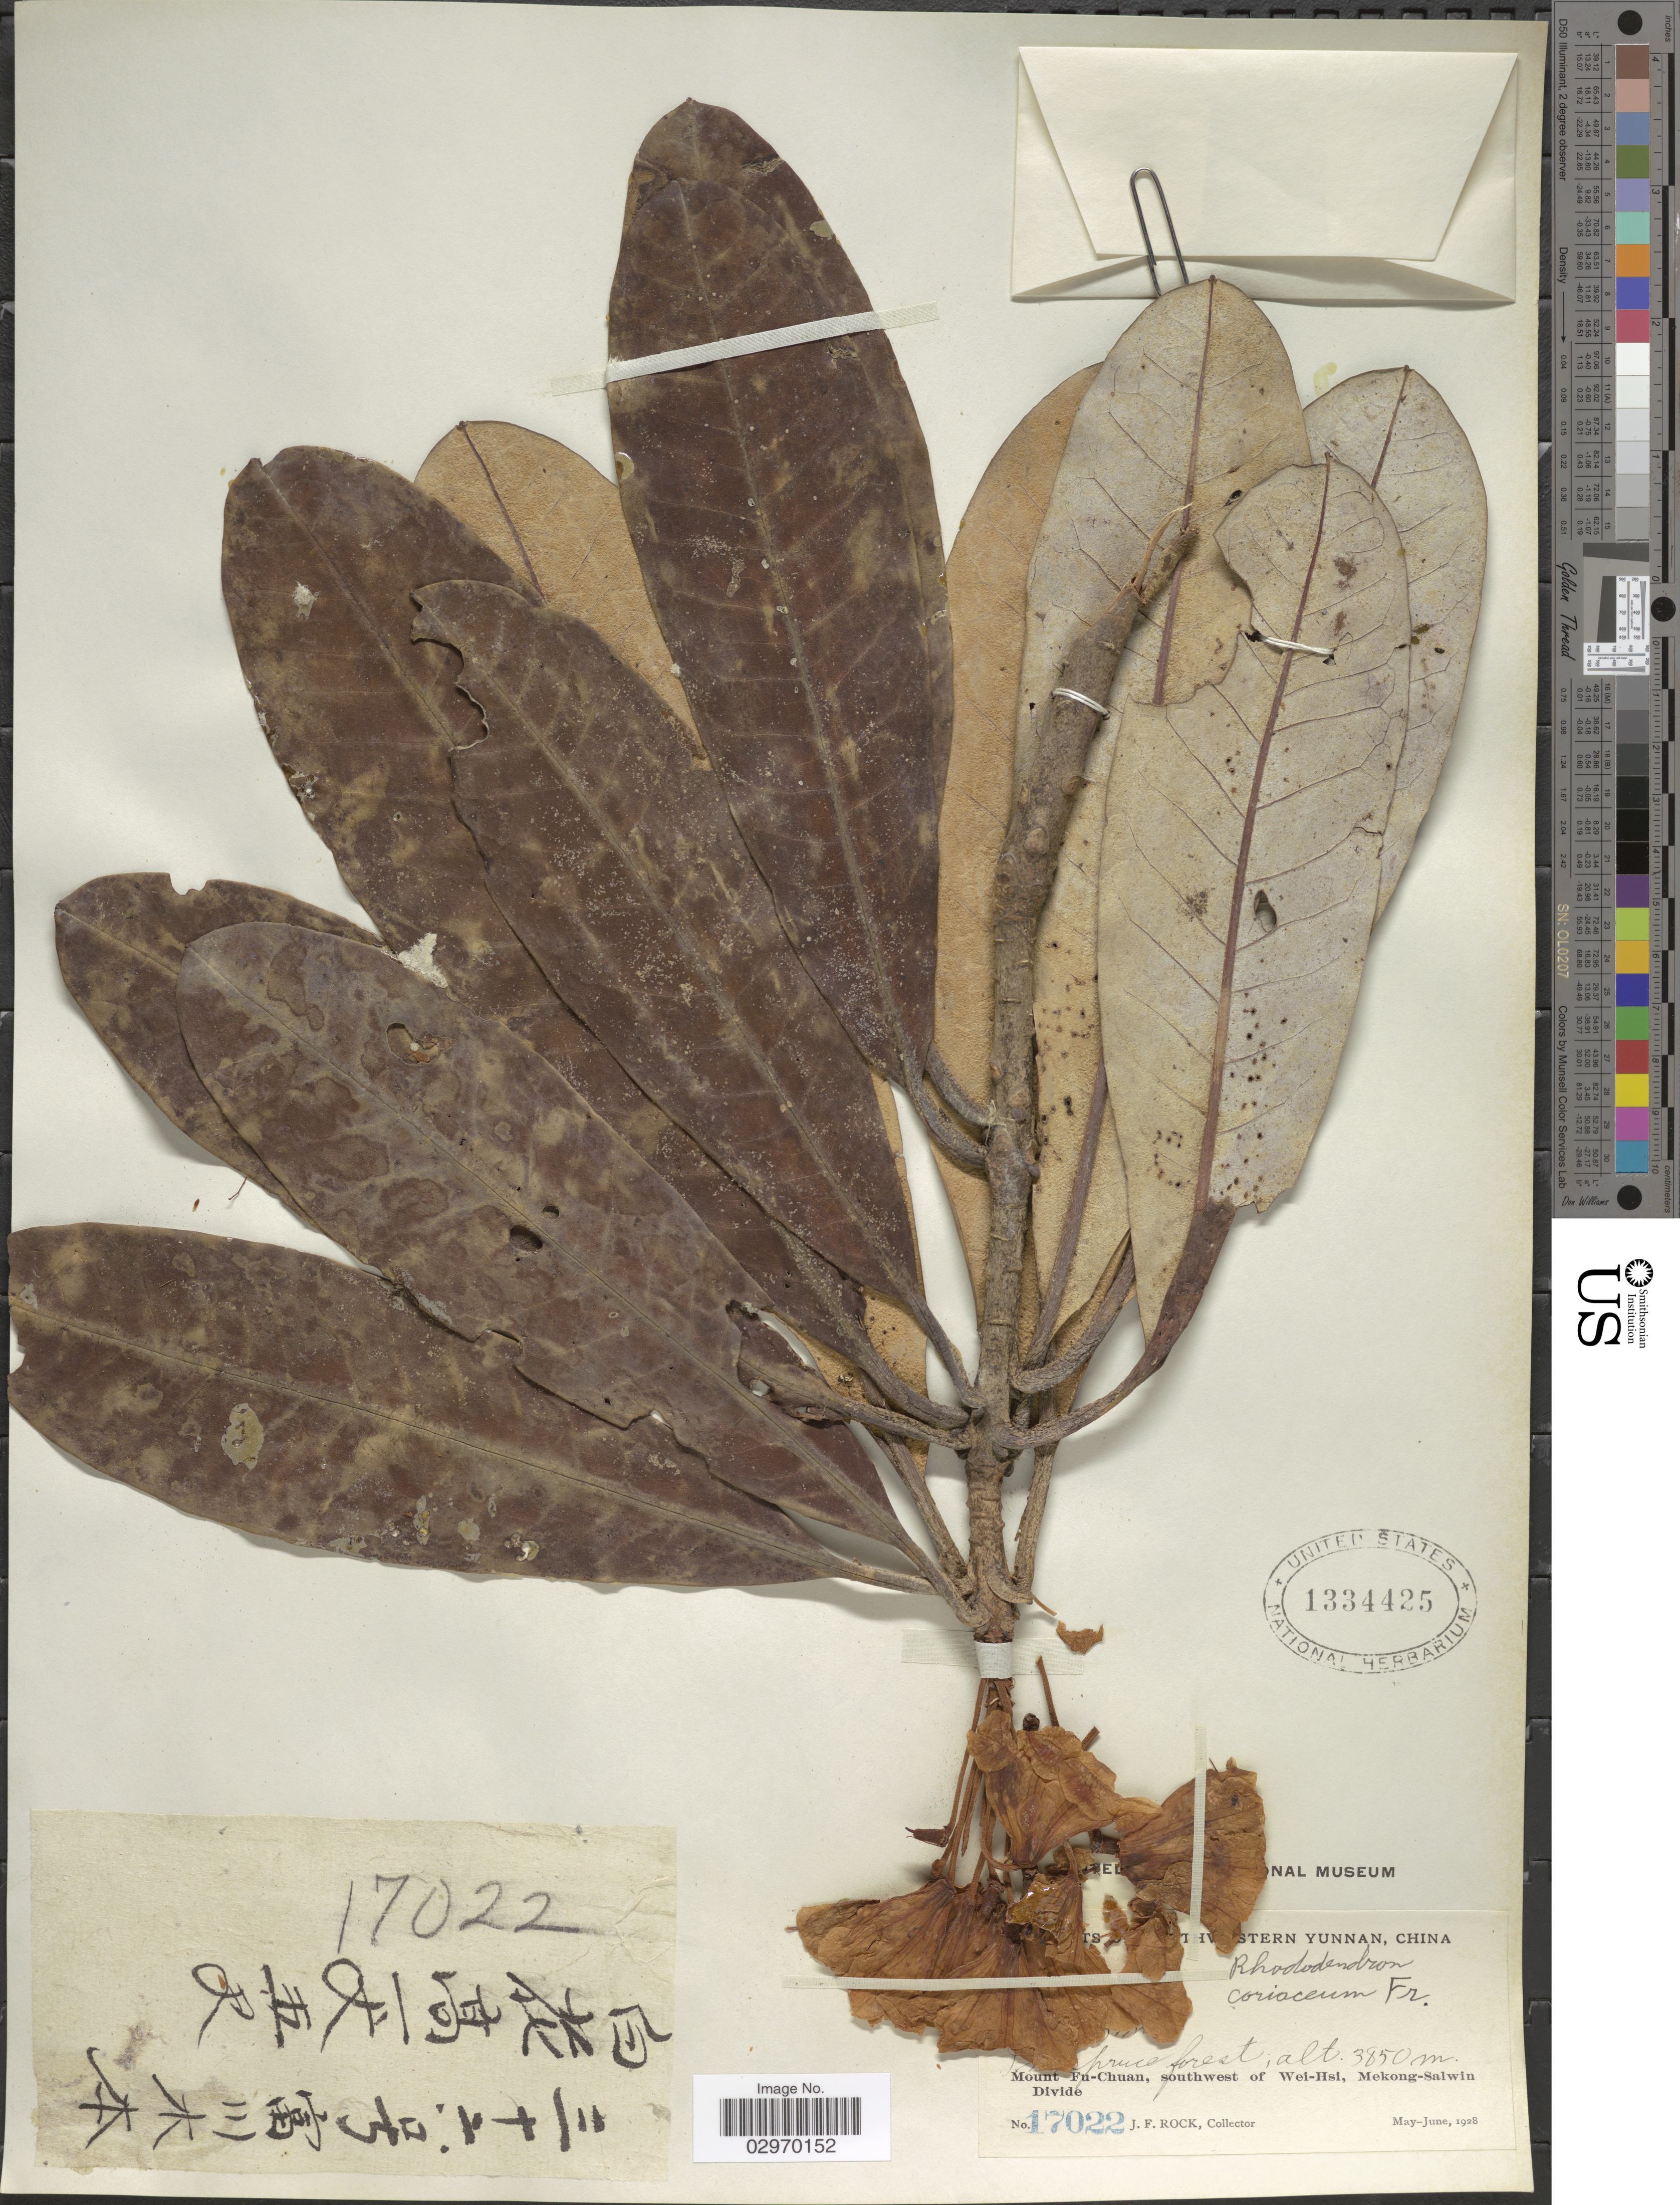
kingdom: Plantae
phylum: Tracheophyta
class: Magnoliopsida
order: Ericales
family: Ericaceae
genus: Rhododendron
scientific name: Rhododendron coriaceum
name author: Franch.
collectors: J. Rock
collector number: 17022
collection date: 1928-05/1928-06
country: China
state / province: Yunnan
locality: Northwestern Yunnan. Mount Fu-Chuan, southwest of Wei-Hsi, Mekong-Salwin Divide.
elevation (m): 3850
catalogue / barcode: US 1334425